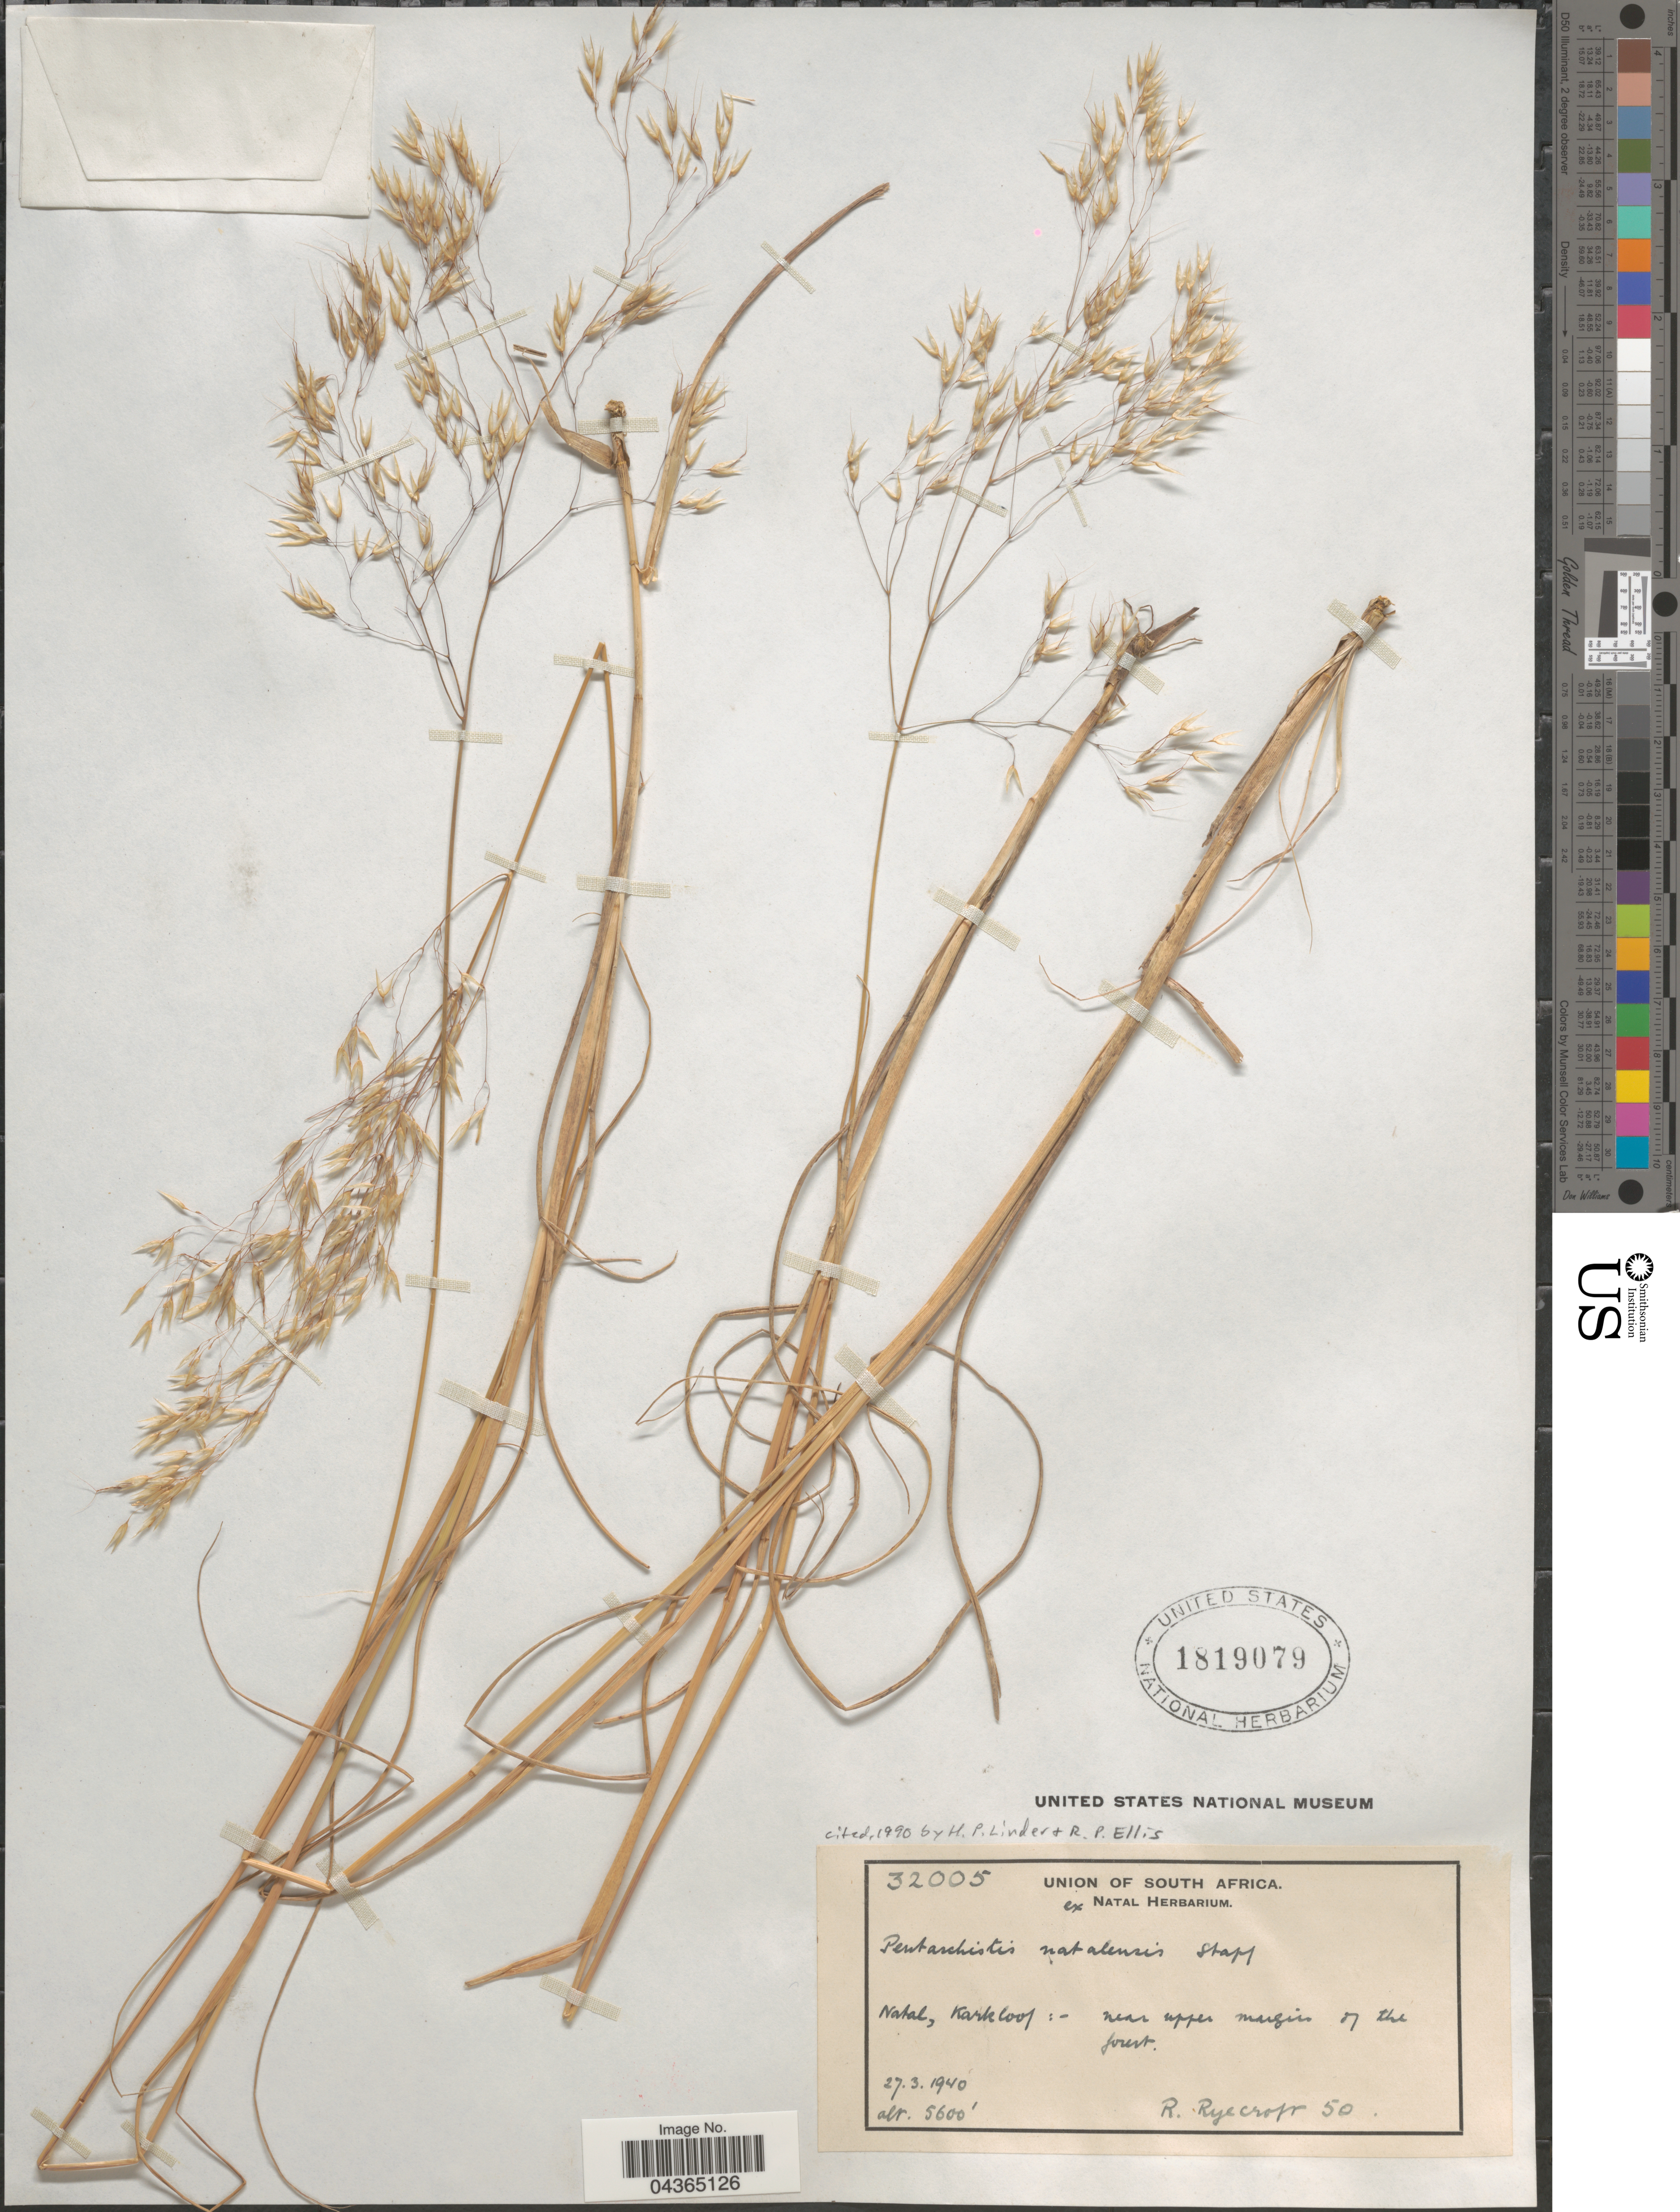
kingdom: Plantae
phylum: Tracheophyta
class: Liliopsida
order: Poales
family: Poaceae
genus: Pentameris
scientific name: Pentameris natalensis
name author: (Stapf) Galley & H.P. Linder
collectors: R. Ryecroff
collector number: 50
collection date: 1940-03-27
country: South Africa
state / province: KwaZulu-Natal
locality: Union of South Africa. Natal, Karkloof:- near upper margin of the forest.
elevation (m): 1707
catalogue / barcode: US 1819079